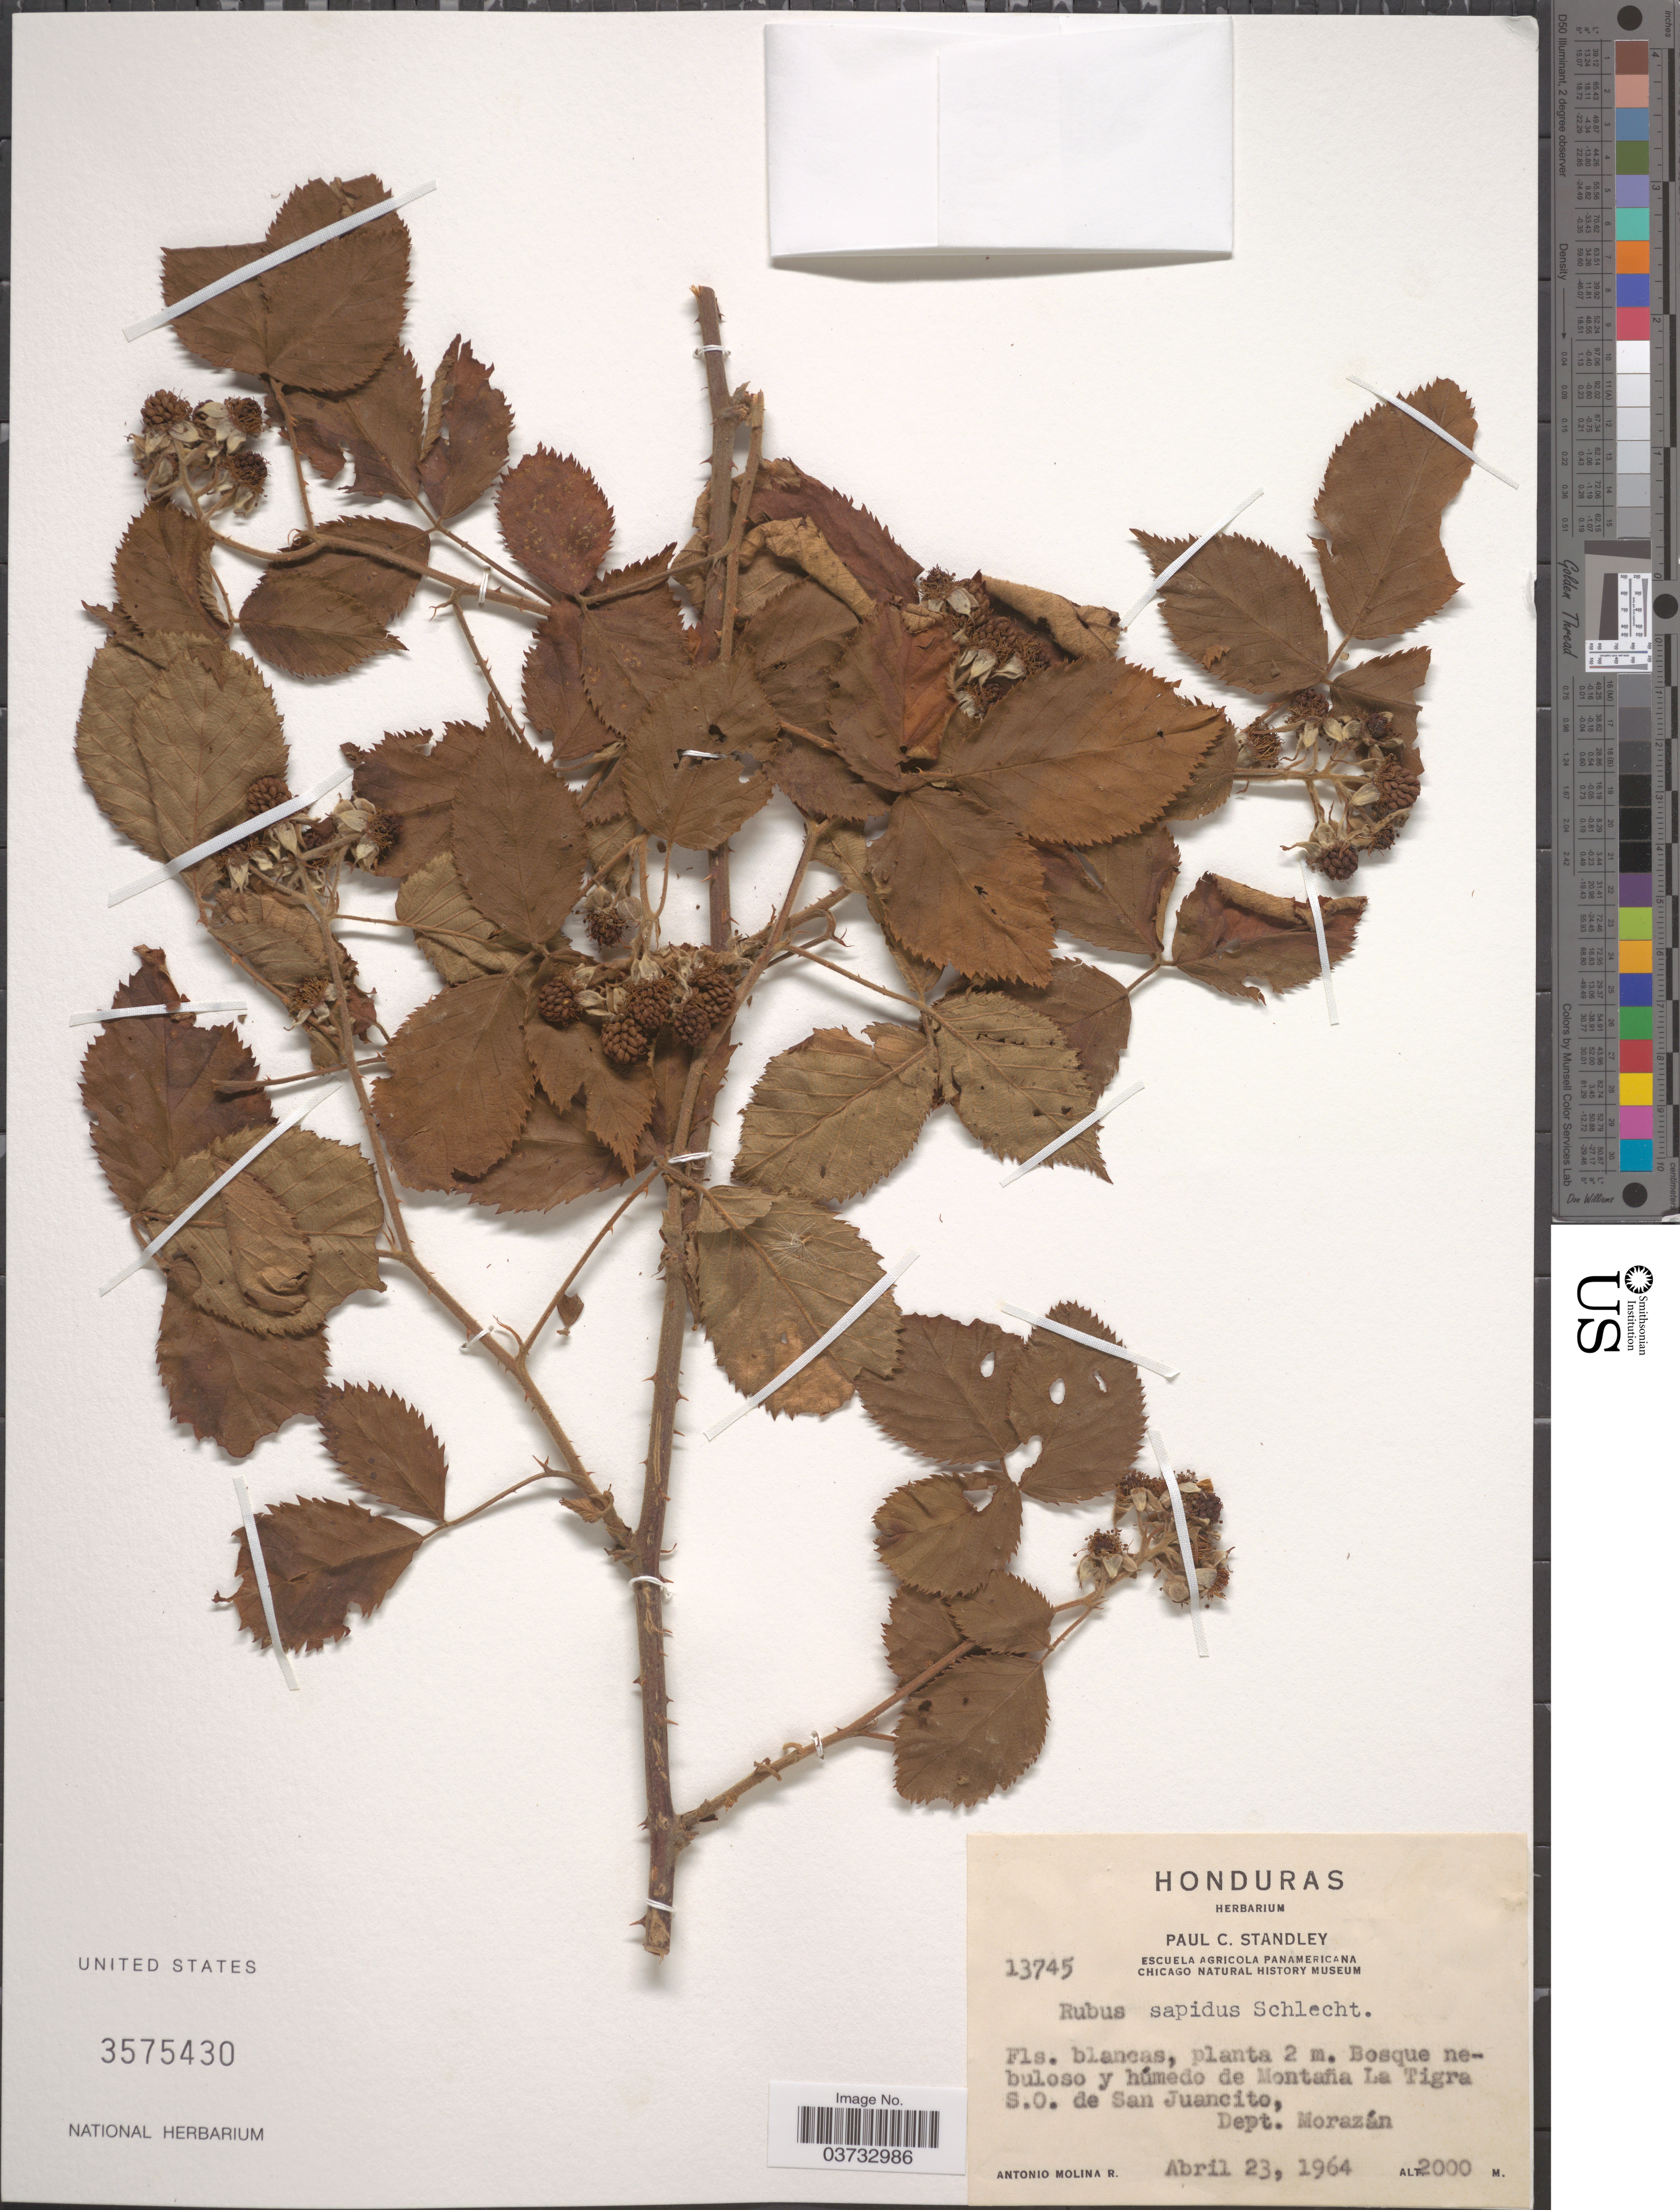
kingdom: Plantae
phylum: Tracheophyta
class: Magnoliopsida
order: Rosales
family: Rosaceae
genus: Rubus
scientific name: Rubus sapidus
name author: Schltdl.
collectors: A. Molina R.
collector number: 13745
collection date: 1964-04-23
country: Honduras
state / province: Fco. Morazán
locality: Bosque nebuloso y húmedo de Montaña La Tigra S.O. de San Juancito, Dept. Morazán.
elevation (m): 2000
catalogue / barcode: US 3575430